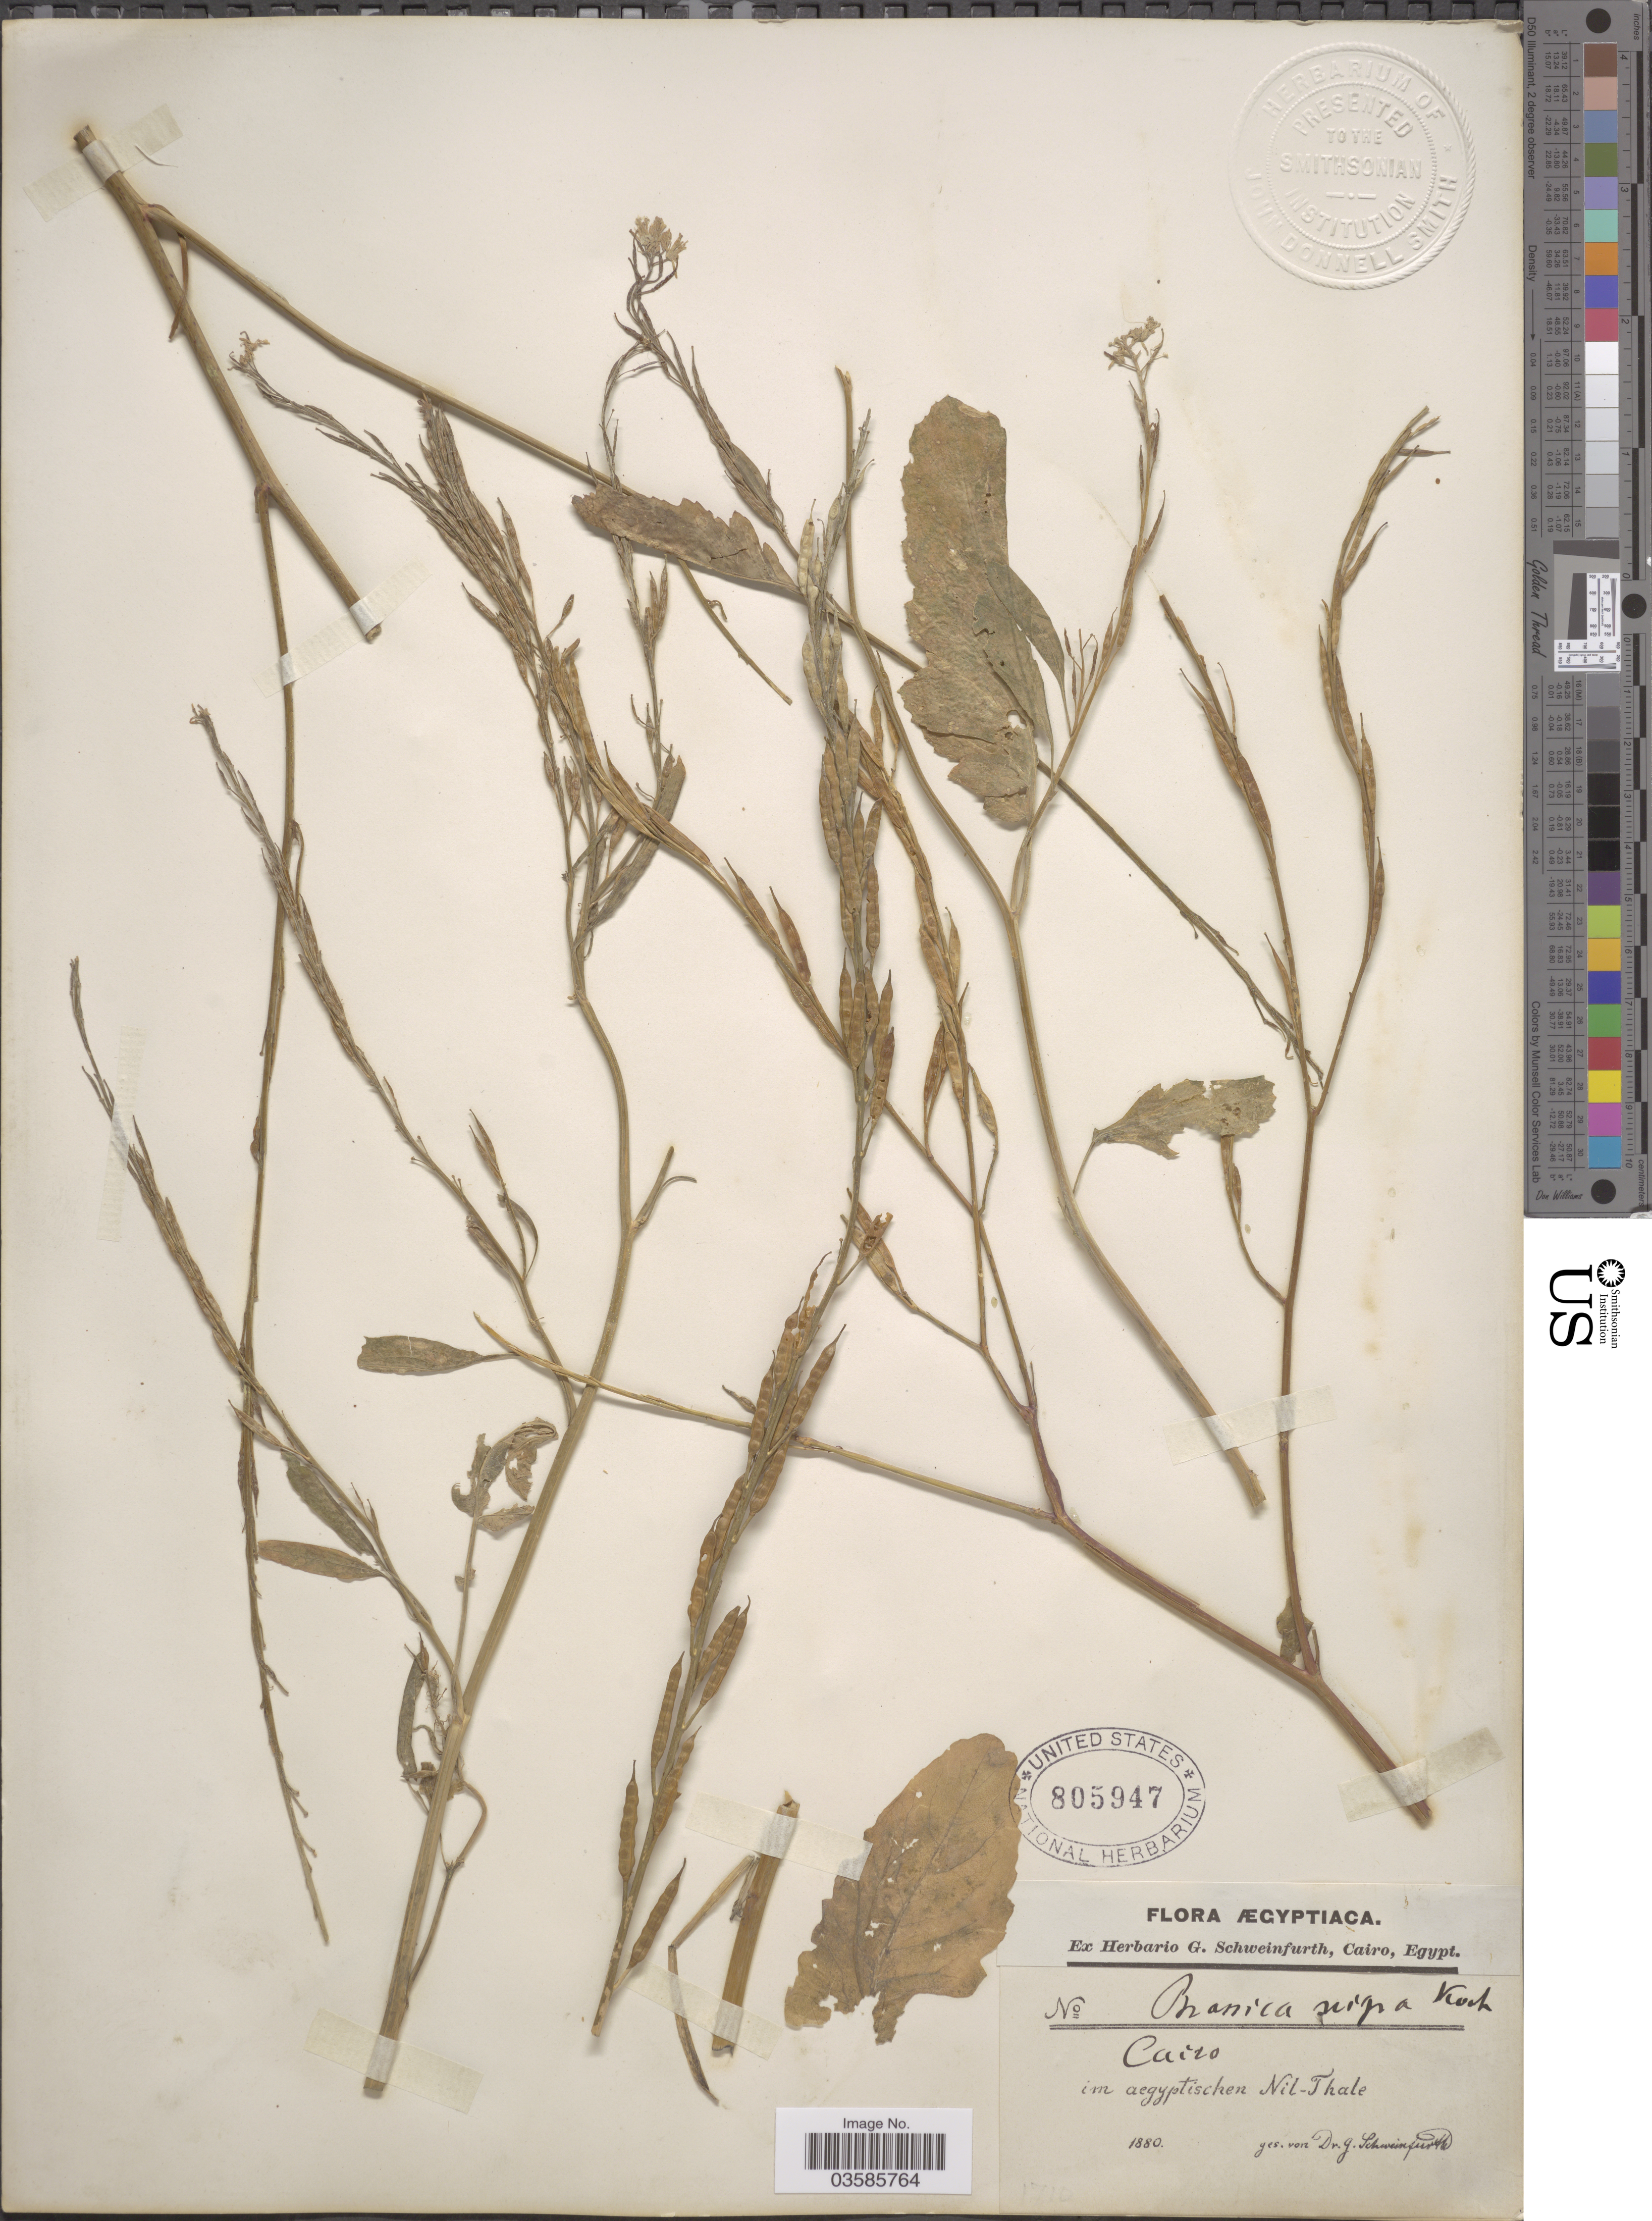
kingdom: Plantae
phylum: Tracheophyta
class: Magnoliopsida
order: Brassicales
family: Brassicaceae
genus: Brassica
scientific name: Brassica nigra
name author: (L.) W.D.J. Koch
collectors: ex herb. G. Schweinfurth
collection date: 1880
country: Egypt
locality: Ægyptiaca. Cairo. Im aegyptischen Nil-Thale.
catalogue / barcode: US 805947